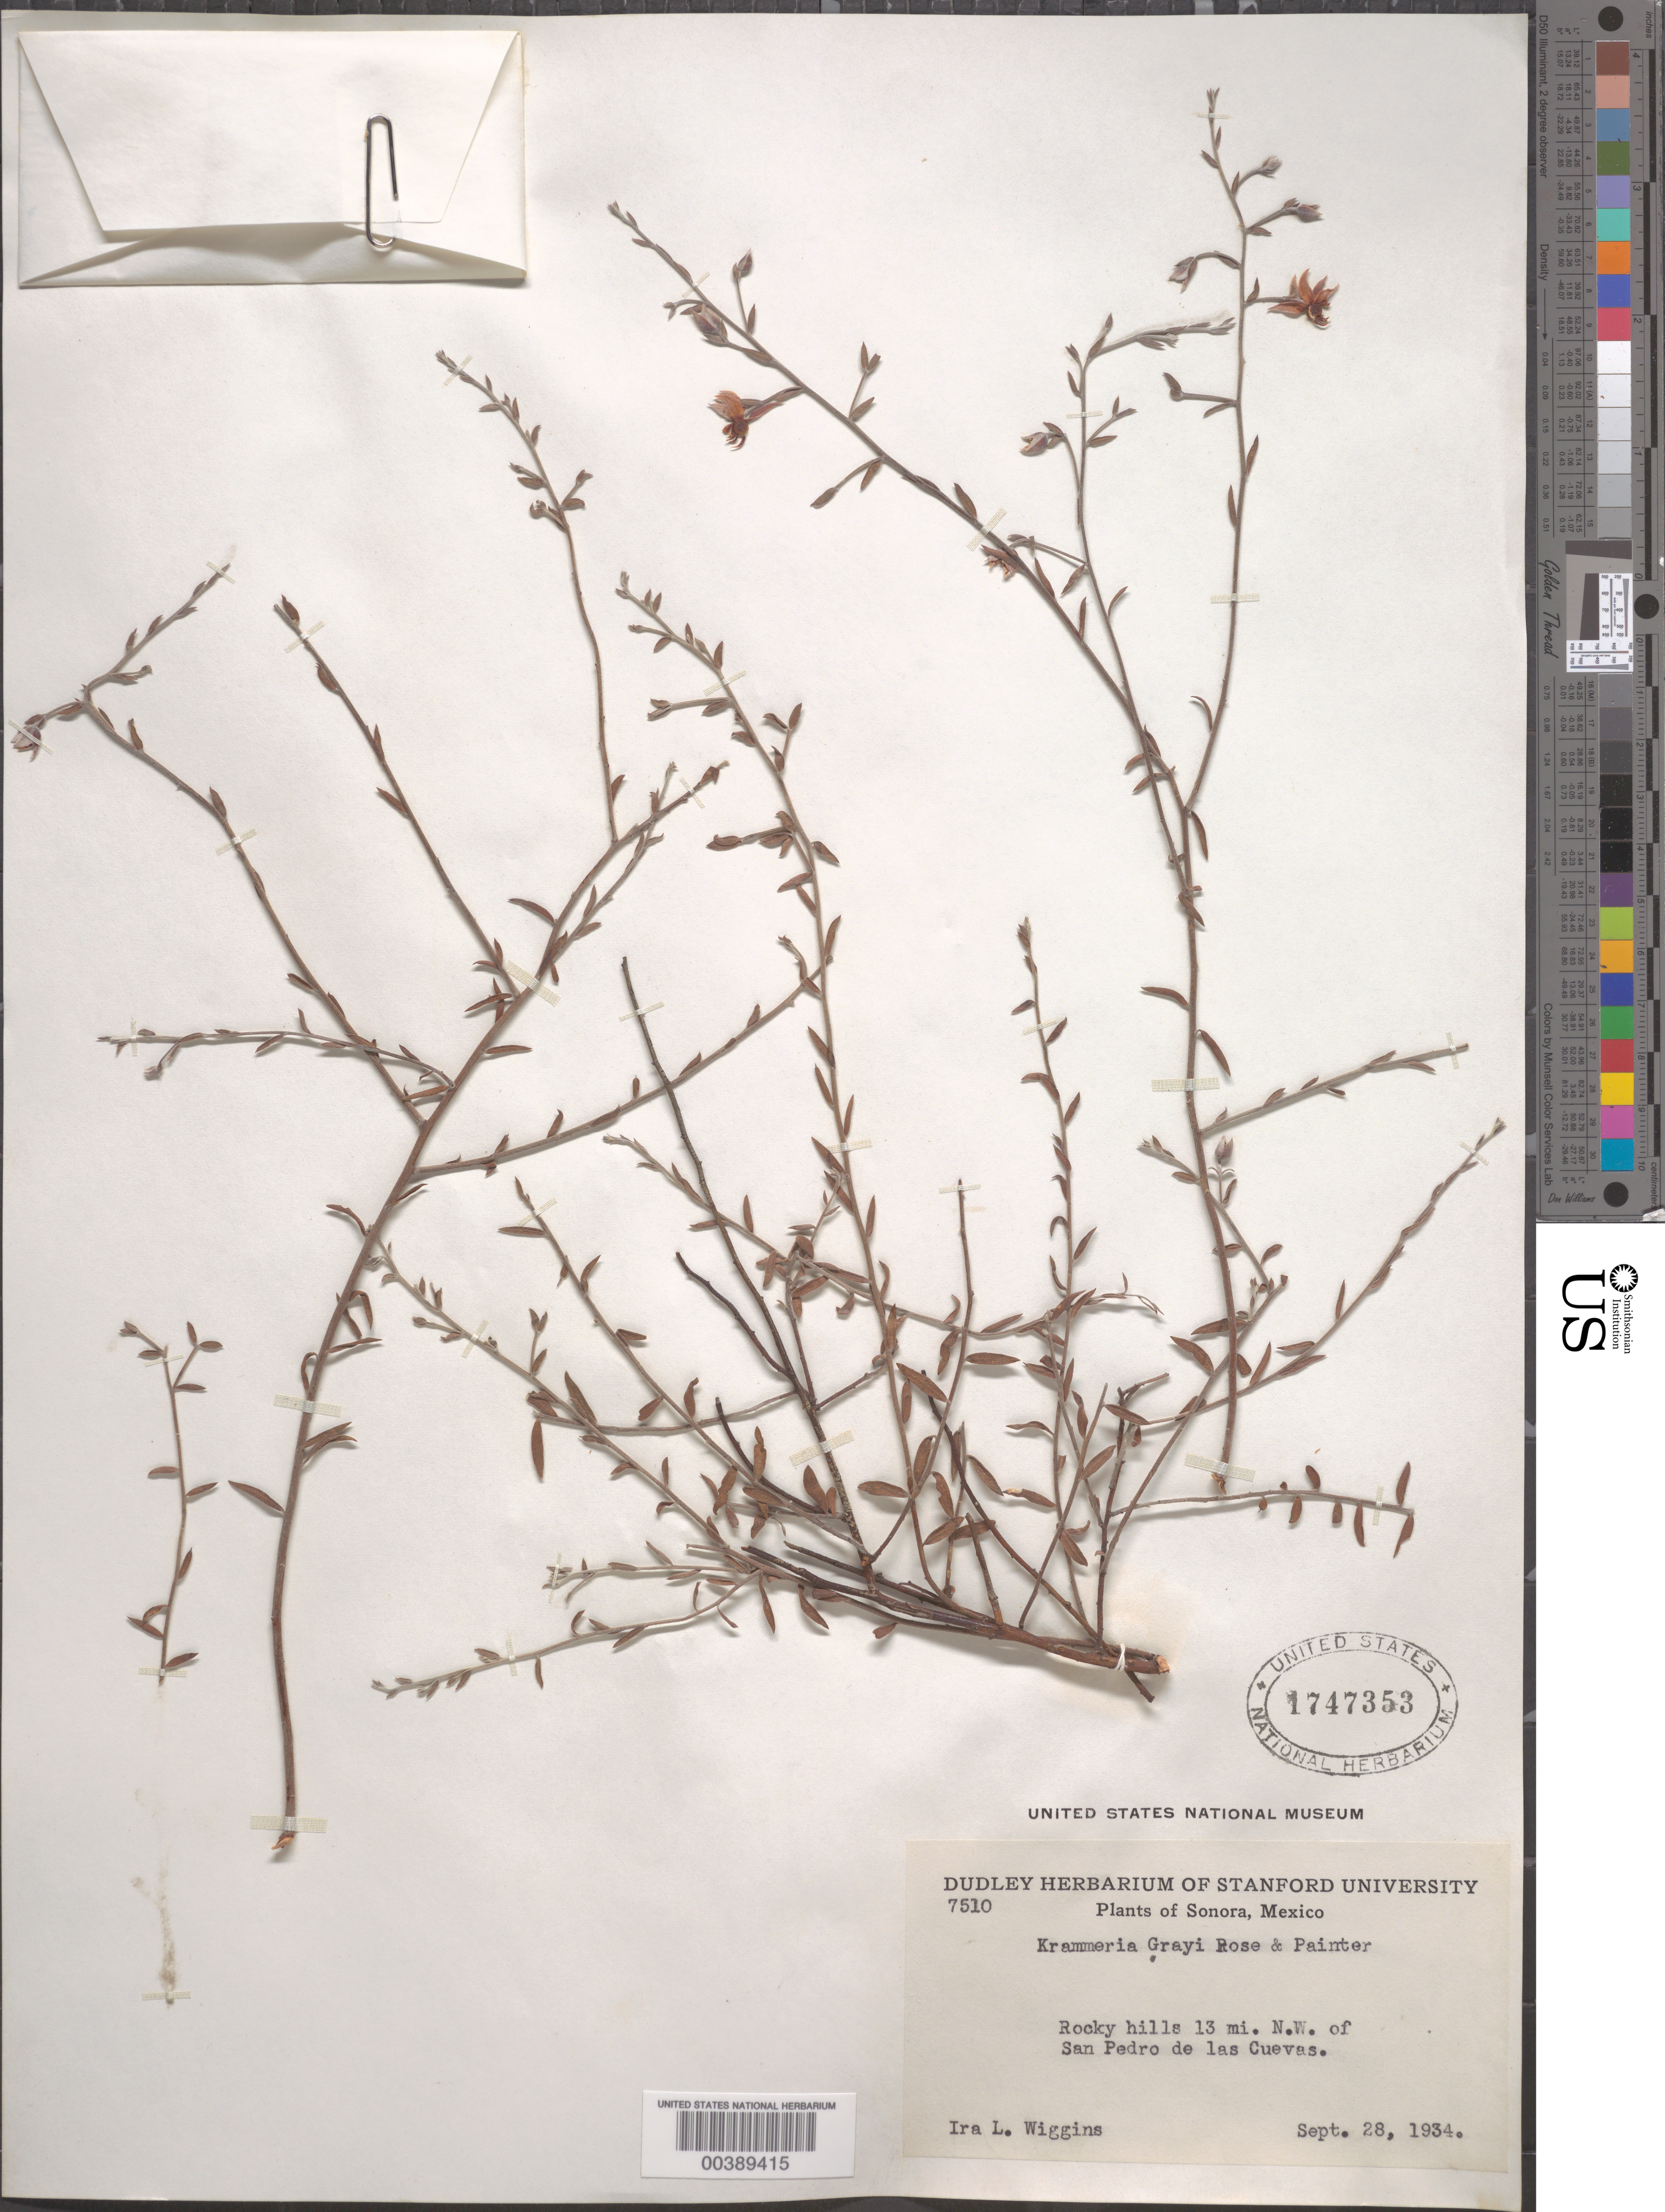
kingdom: Plantae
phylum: Tracheophyta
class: Magnoliopsida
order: Zygophyllales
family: Krameriaceae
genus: Krameria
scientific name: Krameria grayi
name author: Rose & J.H. Painter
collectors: I. L. Wiggins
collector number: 7510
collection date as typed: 28 Sep 1934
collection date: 1934-09-28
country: Mexico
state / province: Sonora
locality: Hills 13 mi NW of san pedro de las cuevas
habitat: Rocky hills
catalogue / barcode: US 1747353